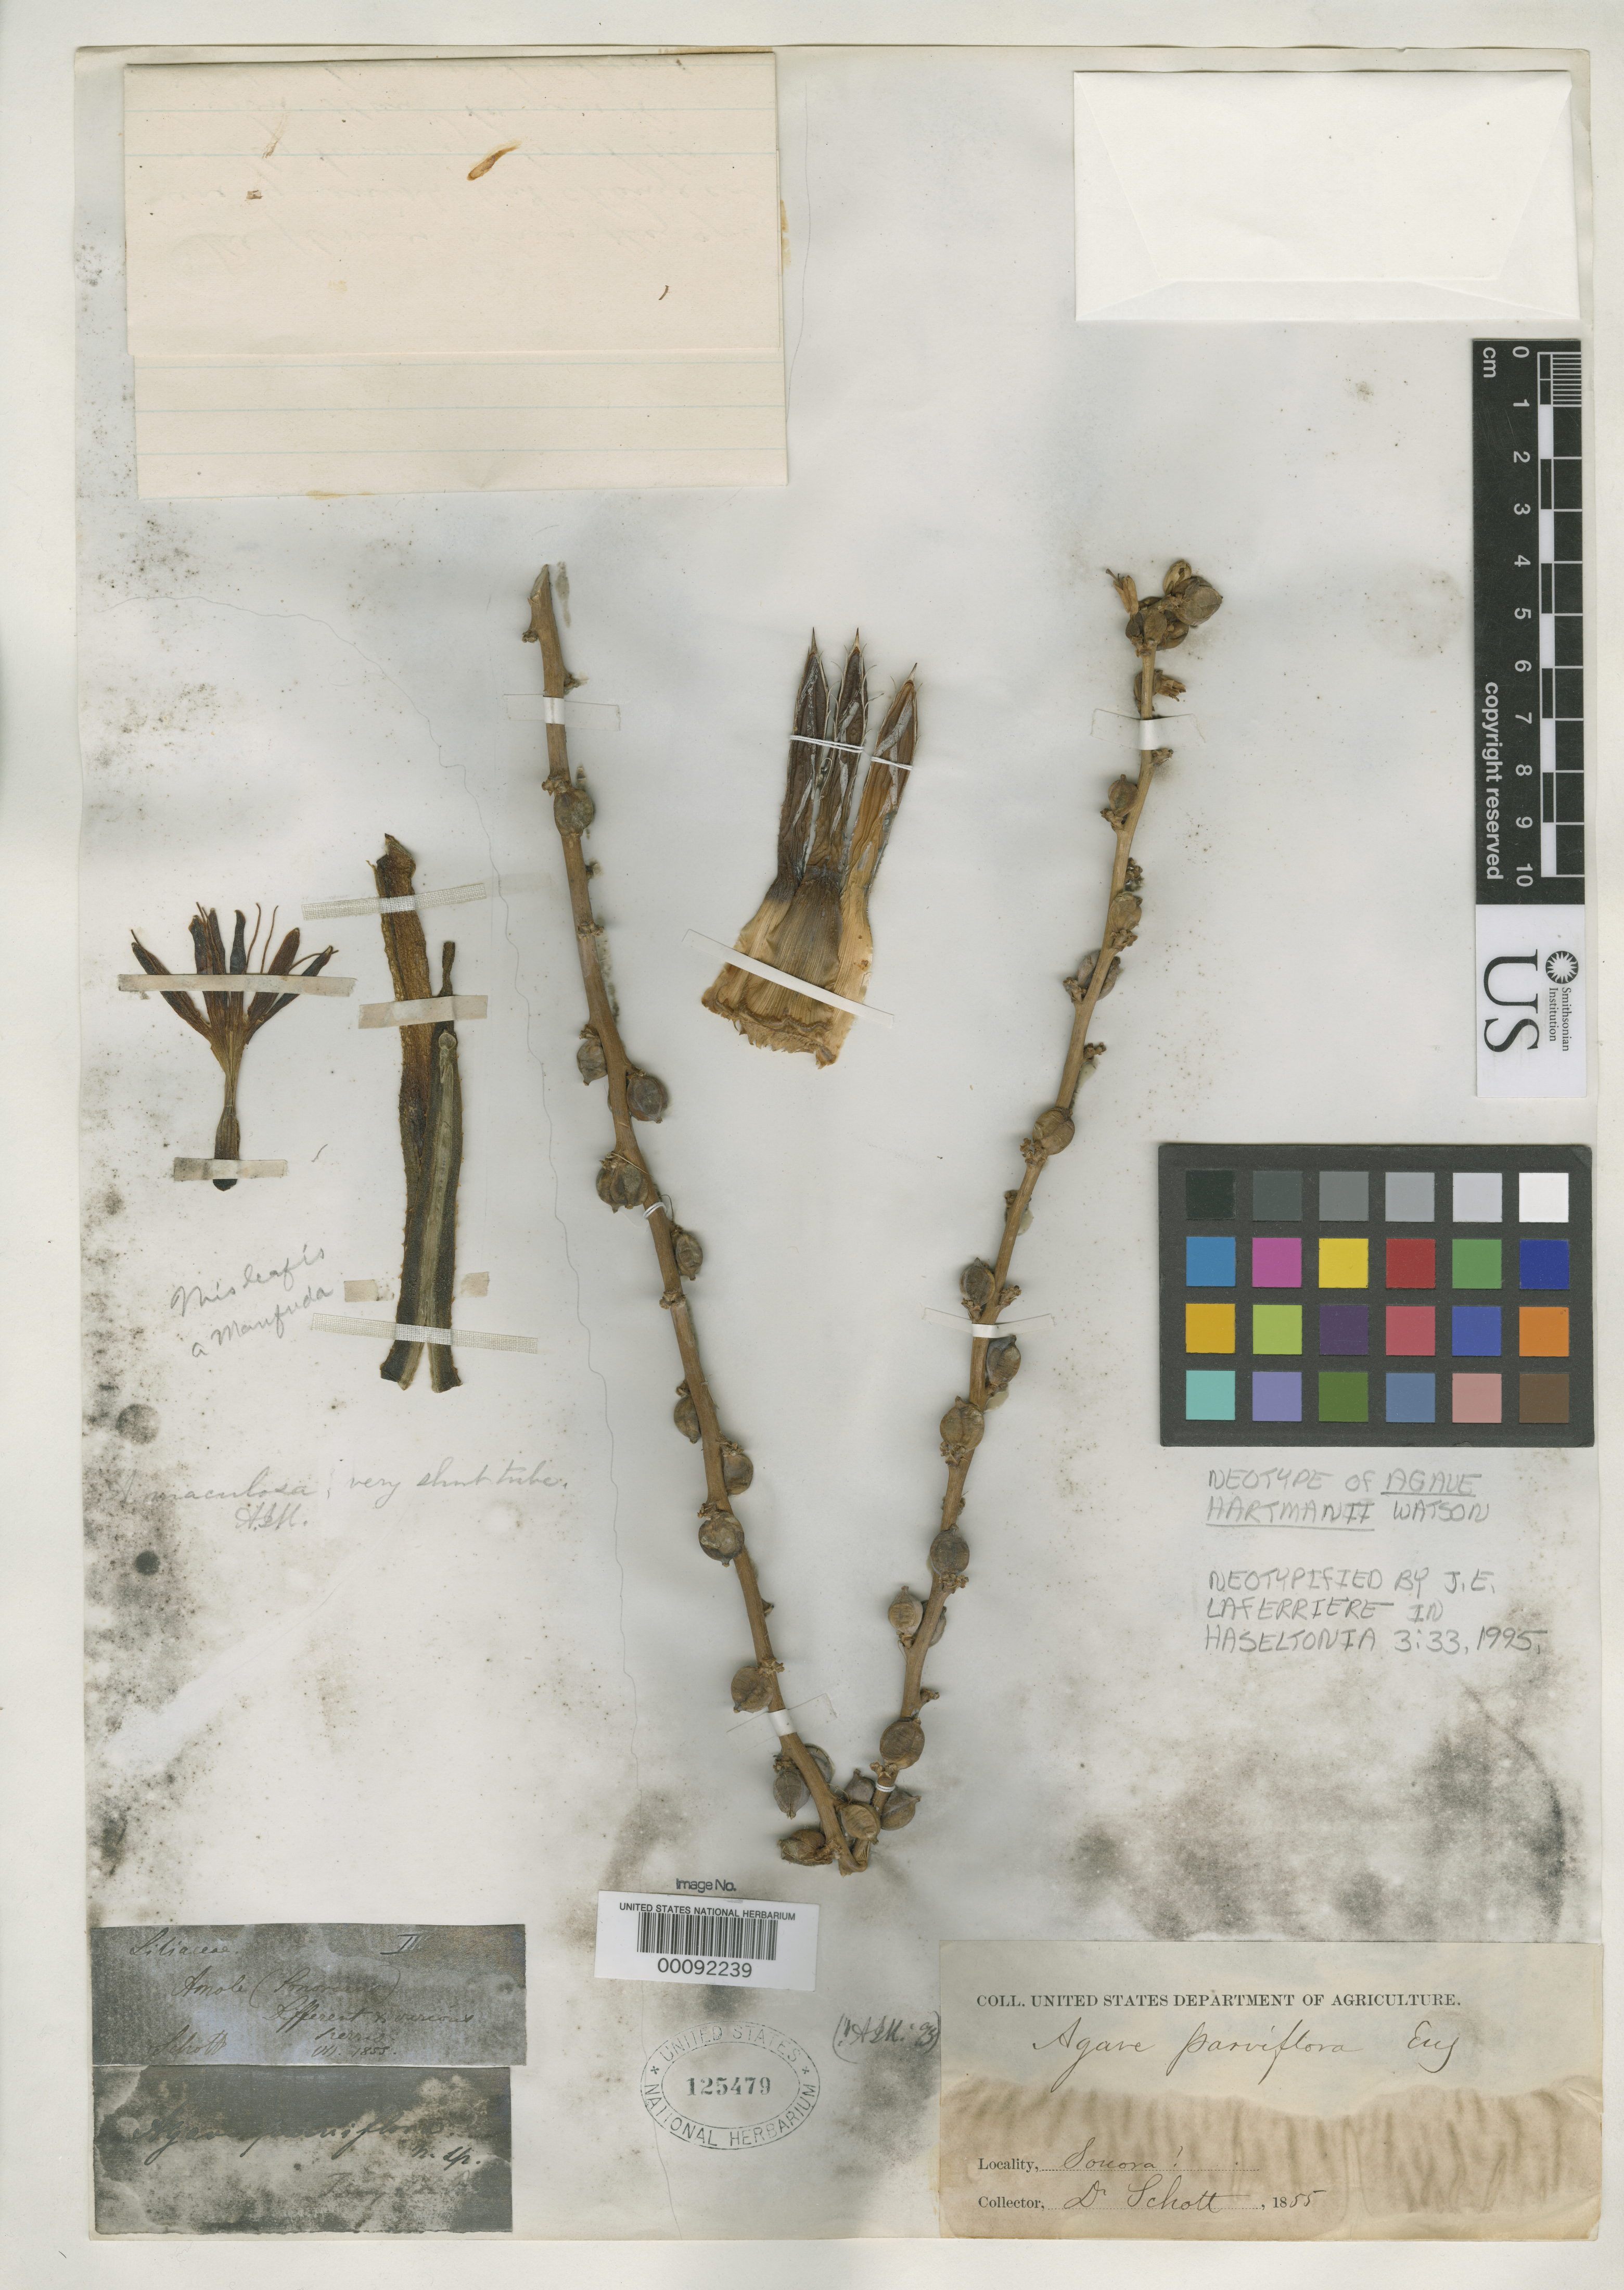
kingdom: Plantae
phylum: Tracheophyta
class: Liliopsida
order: Asparagales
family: Asparagaceae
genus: Agave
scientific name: Agave parviflora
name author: Torr. in Emory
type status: Neotype; Lectotype; Type Collection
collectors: A. C. V. Schott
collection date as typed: Jul 1855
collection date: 1855-07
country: Mexico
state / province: Sonora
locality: Pimeria Alta.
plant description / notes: Type collection of Agave parviflora Torrey and neotype of Agave hartmanii S. Watson. US duplicate (presumably this specimen) cited as "holotype" of Agave parviflora by H.S. Gentry in Agaves Cont. N. Amer. (1982). Protologue, "on various sierras of Pimeria Alta, Sonora; Schott"; this suggests more than 1 specimen, i.e., syntypes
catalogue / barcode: US 125479